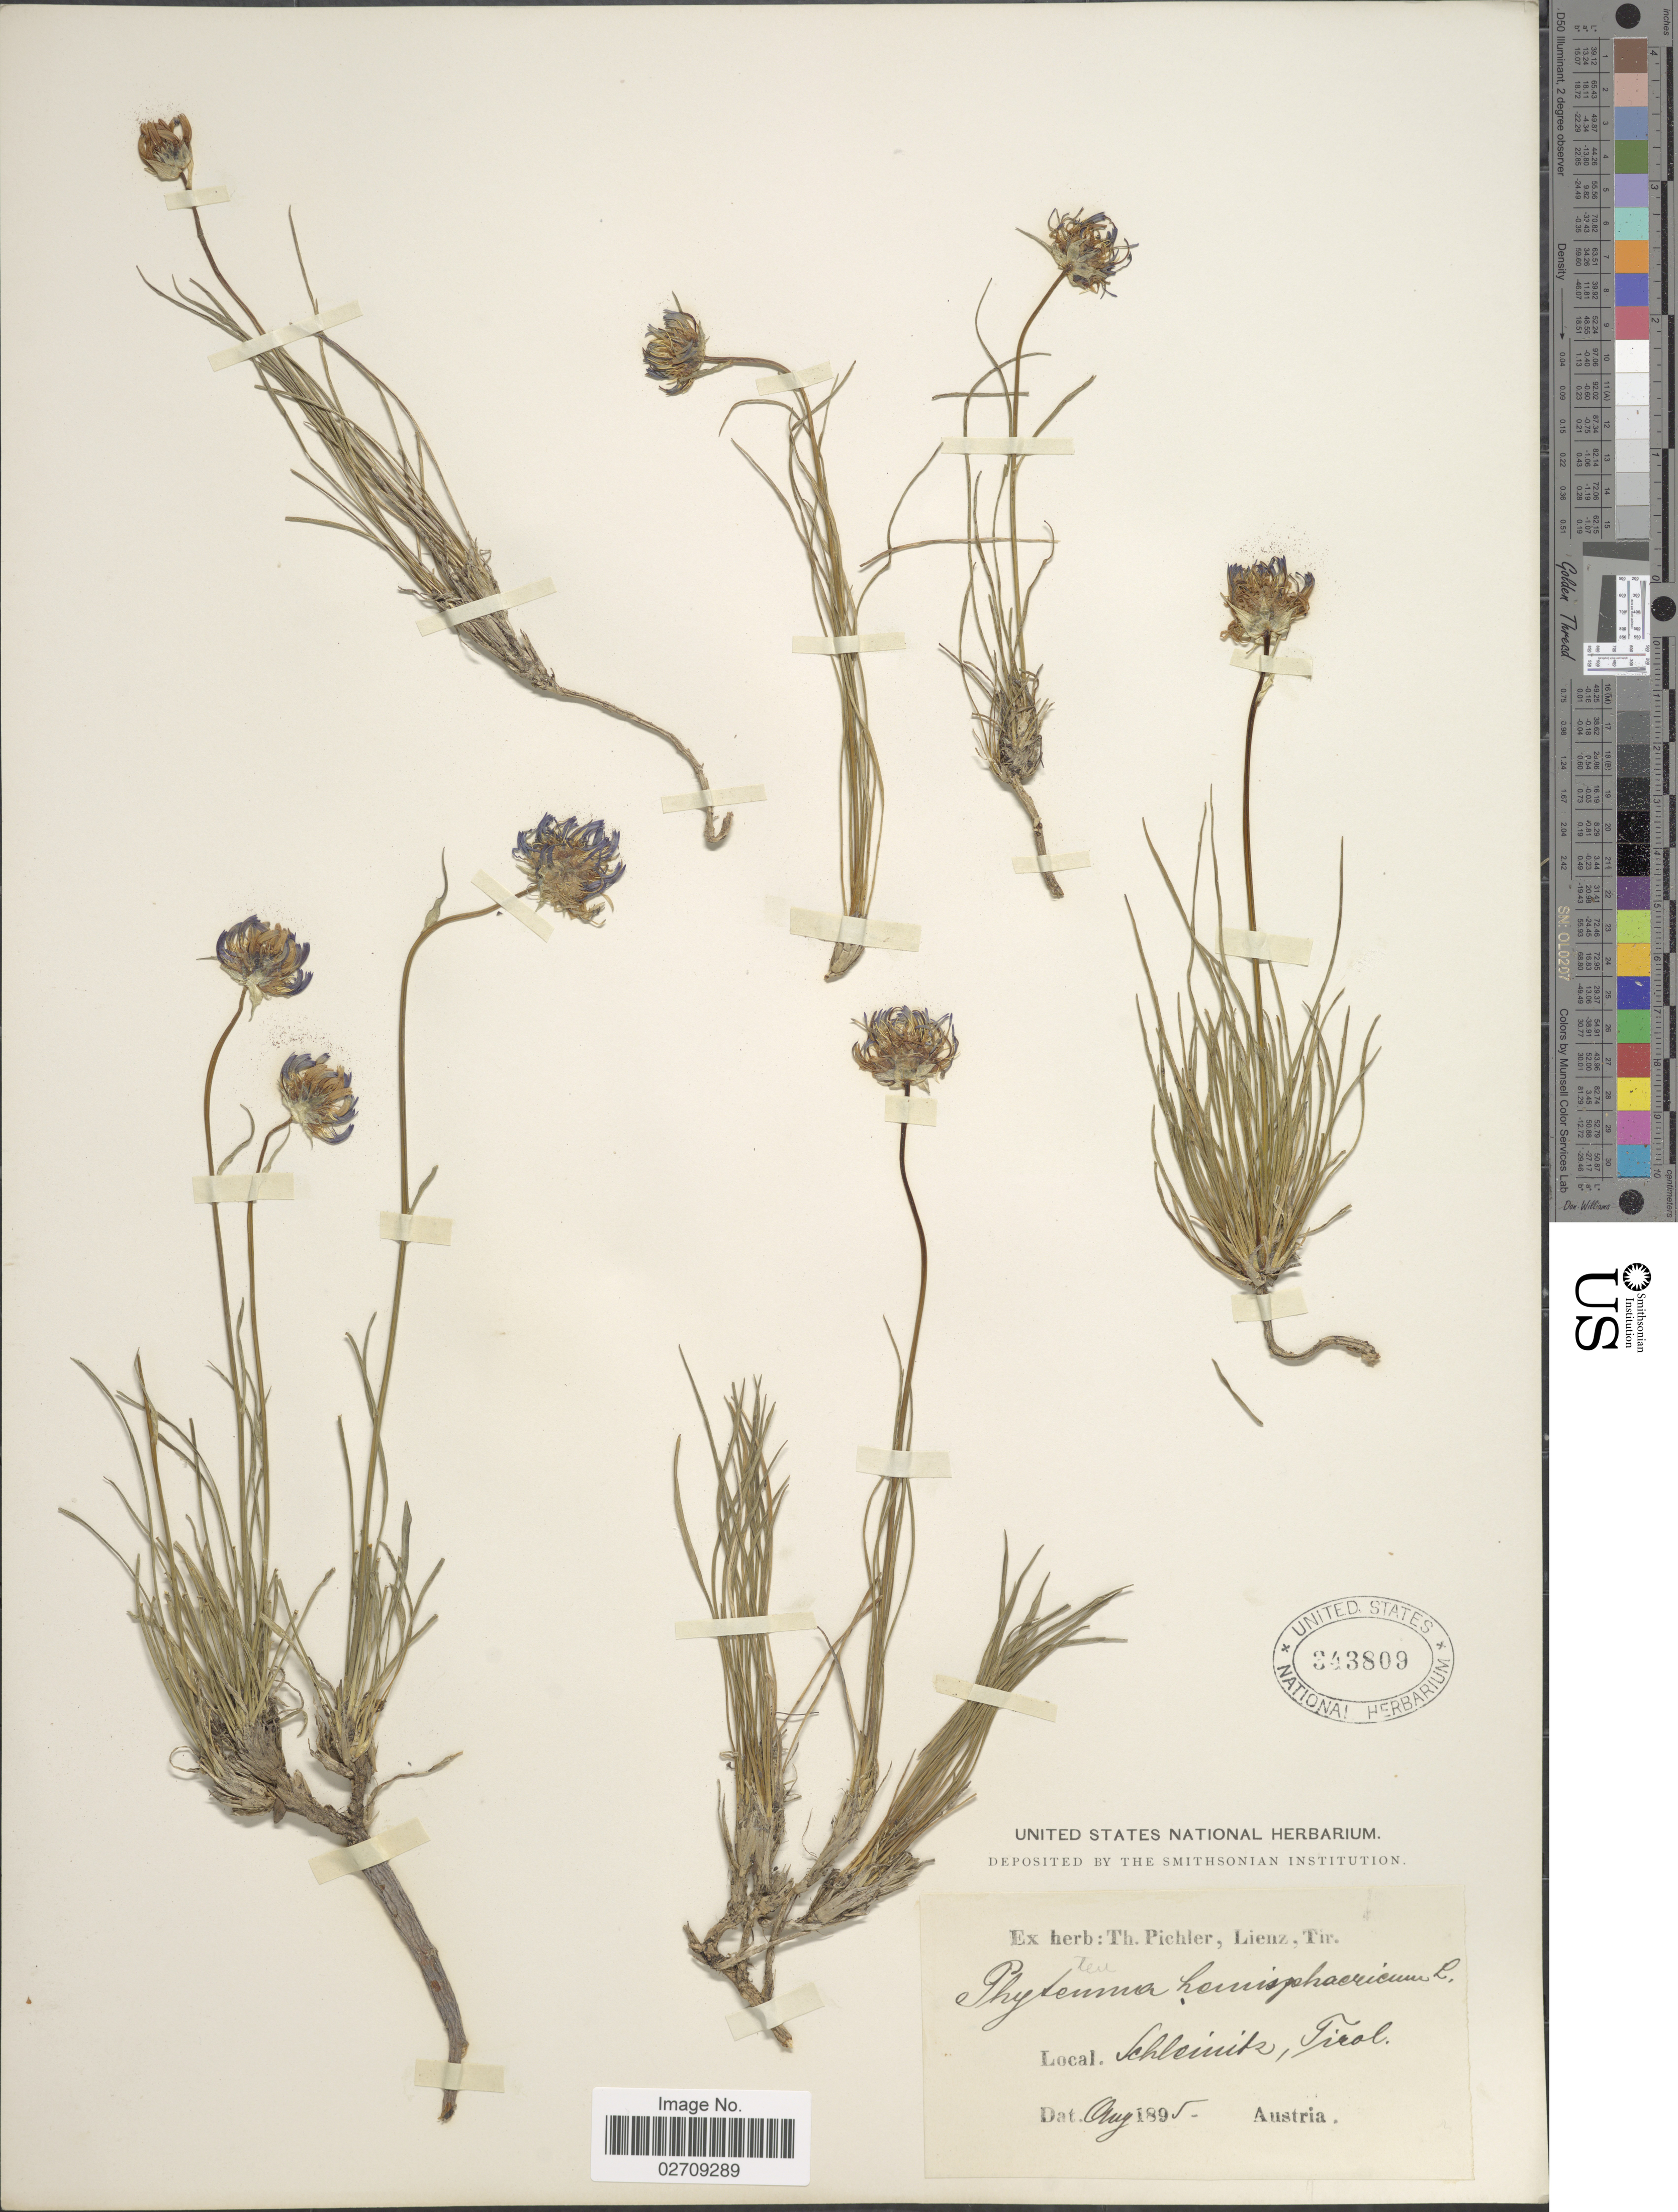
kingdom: Plantae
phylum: Tracheophyta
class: Magnoliopsida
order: Asterales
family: Campanulaceae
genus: Phyteuma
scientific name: Phyteuma hemisphaericum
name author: L.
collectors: ex herb. T. Pichler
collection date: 1895-08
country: Austria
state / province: Tirol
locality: Schleinitz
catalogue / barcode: US 343809